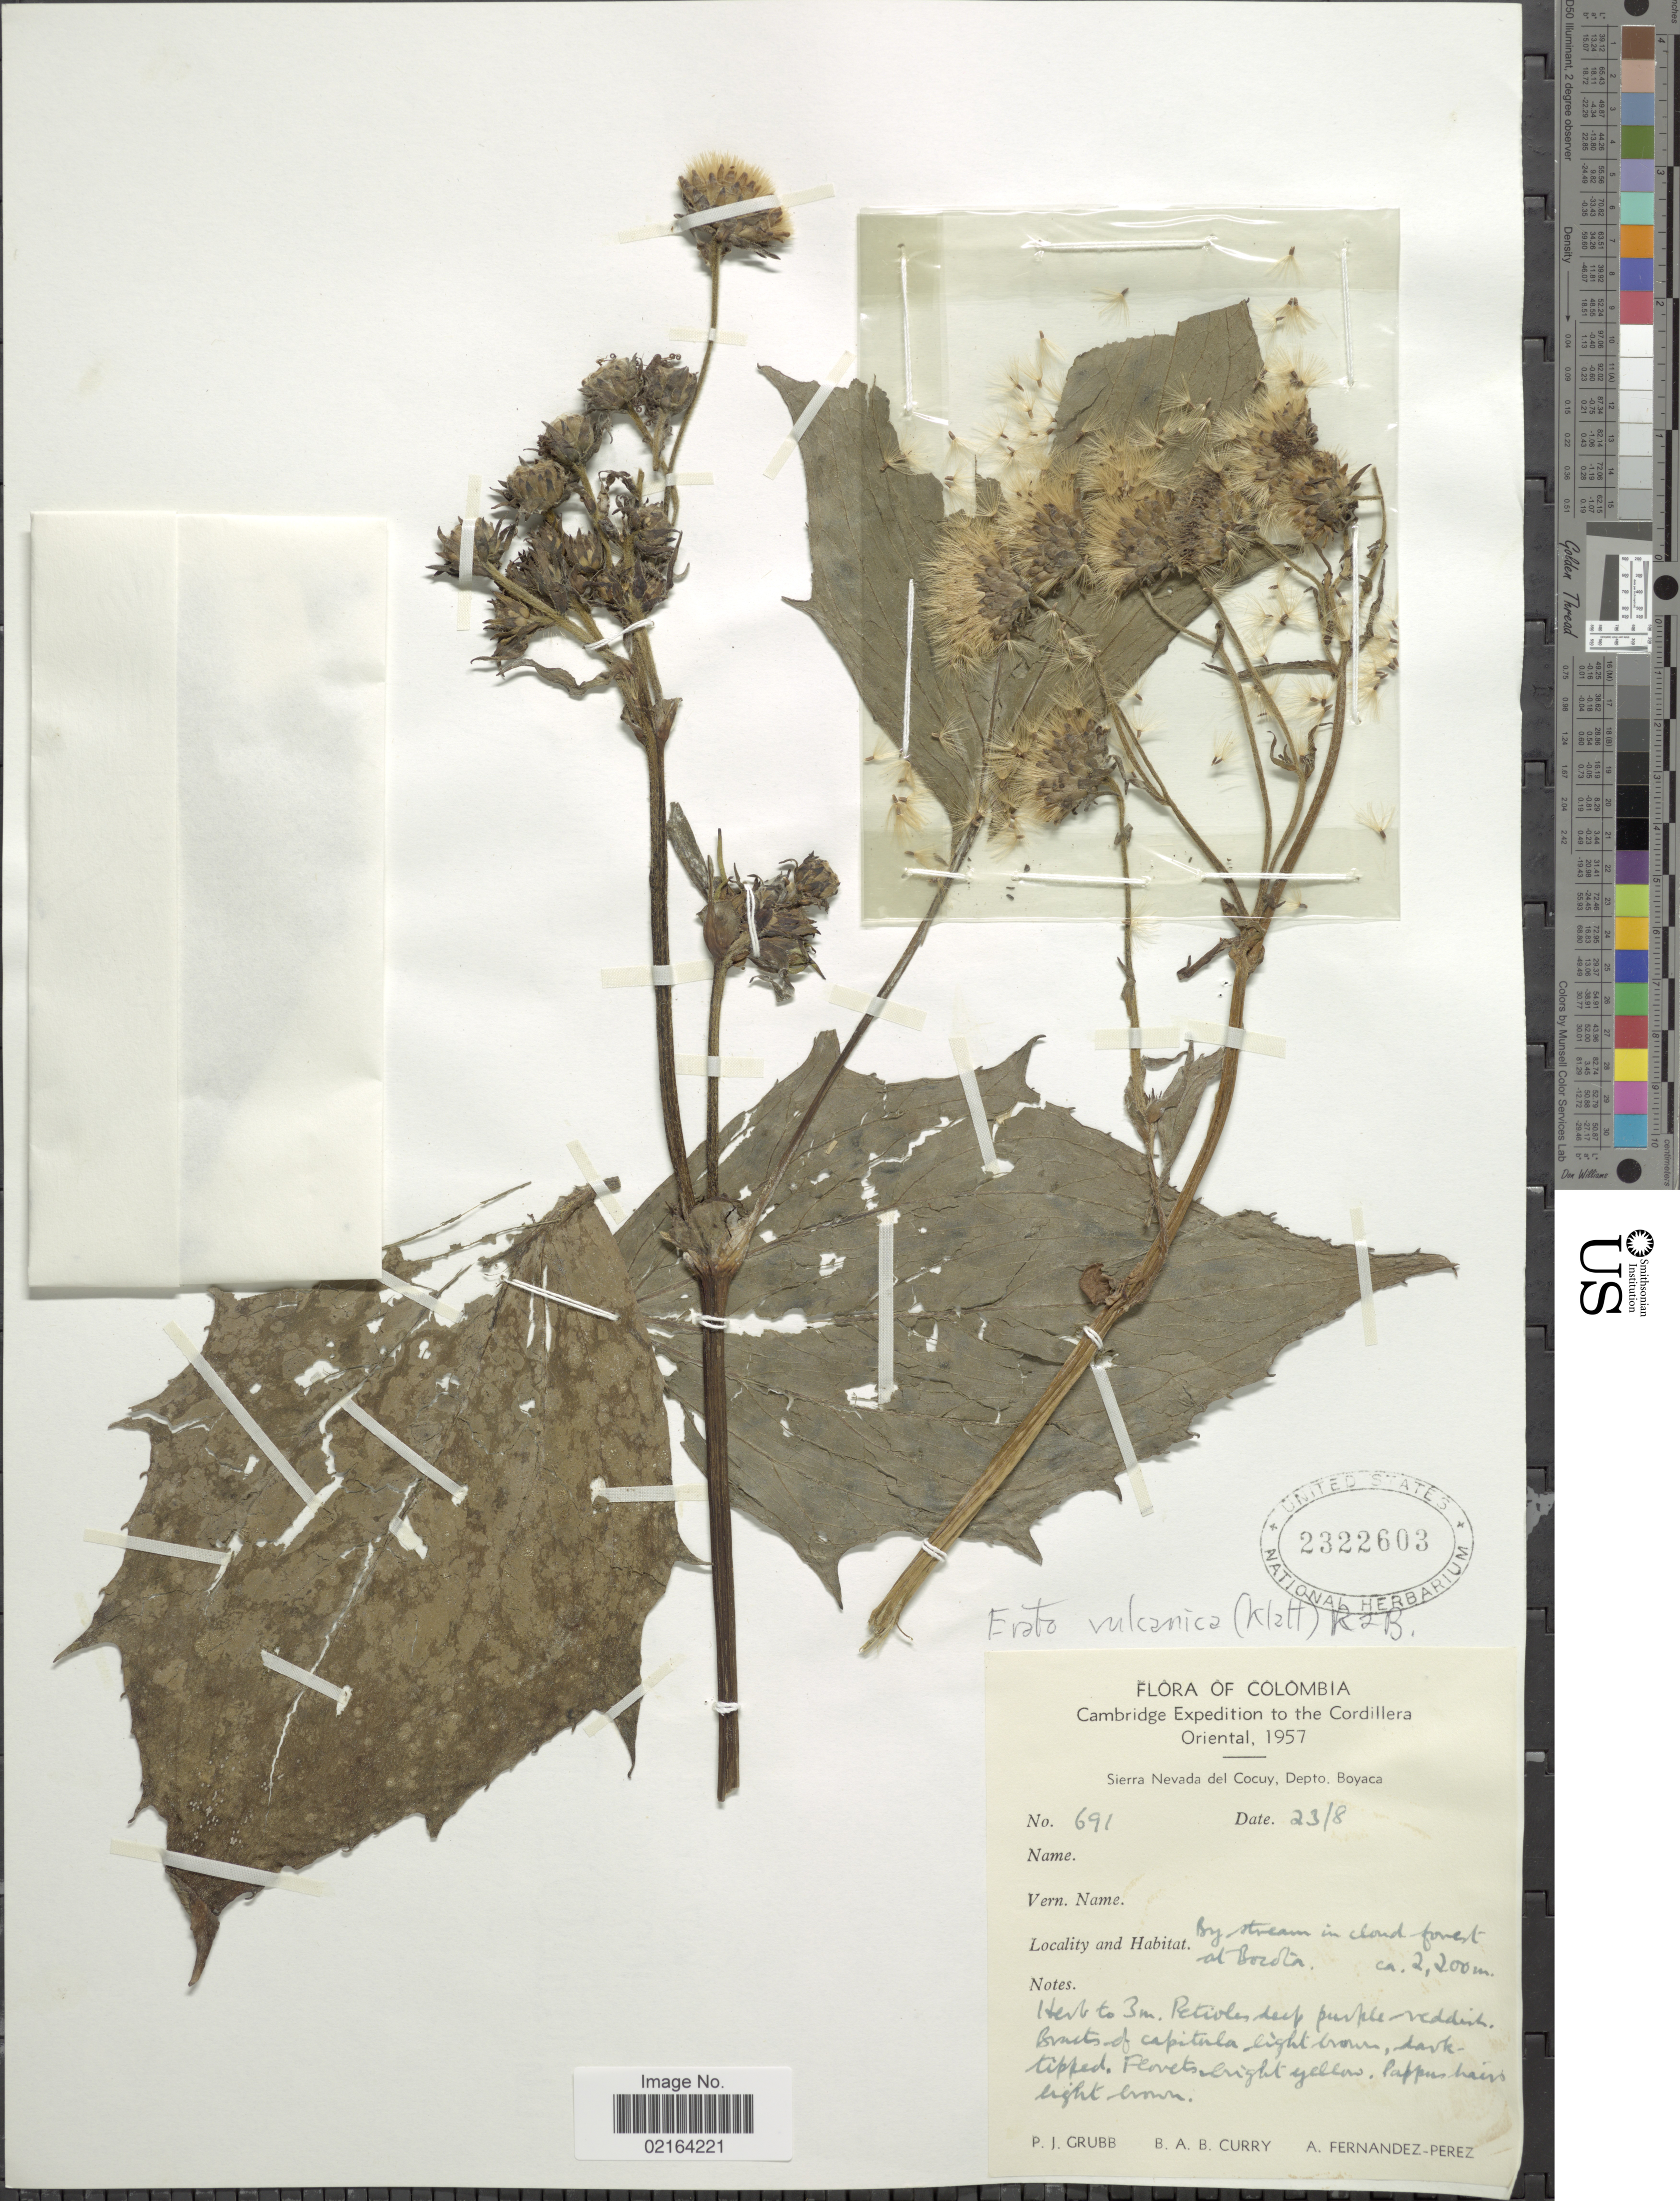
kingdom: Plantae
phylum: Tracheophyta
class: Magnoliopsida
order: Asterales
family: Asteraceae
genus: Erato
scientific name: Erato vulcanica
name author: (Klatt) H. Rob.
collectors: P. J. Grubb, B. Curry & A. Fernández-Pérez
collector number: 691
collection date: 1957-08-23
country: Colombia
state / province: Boyacá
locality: Sierra Nevada del Cocuy, Depto. Boyaca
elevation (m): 2200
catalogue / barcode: US 2322603